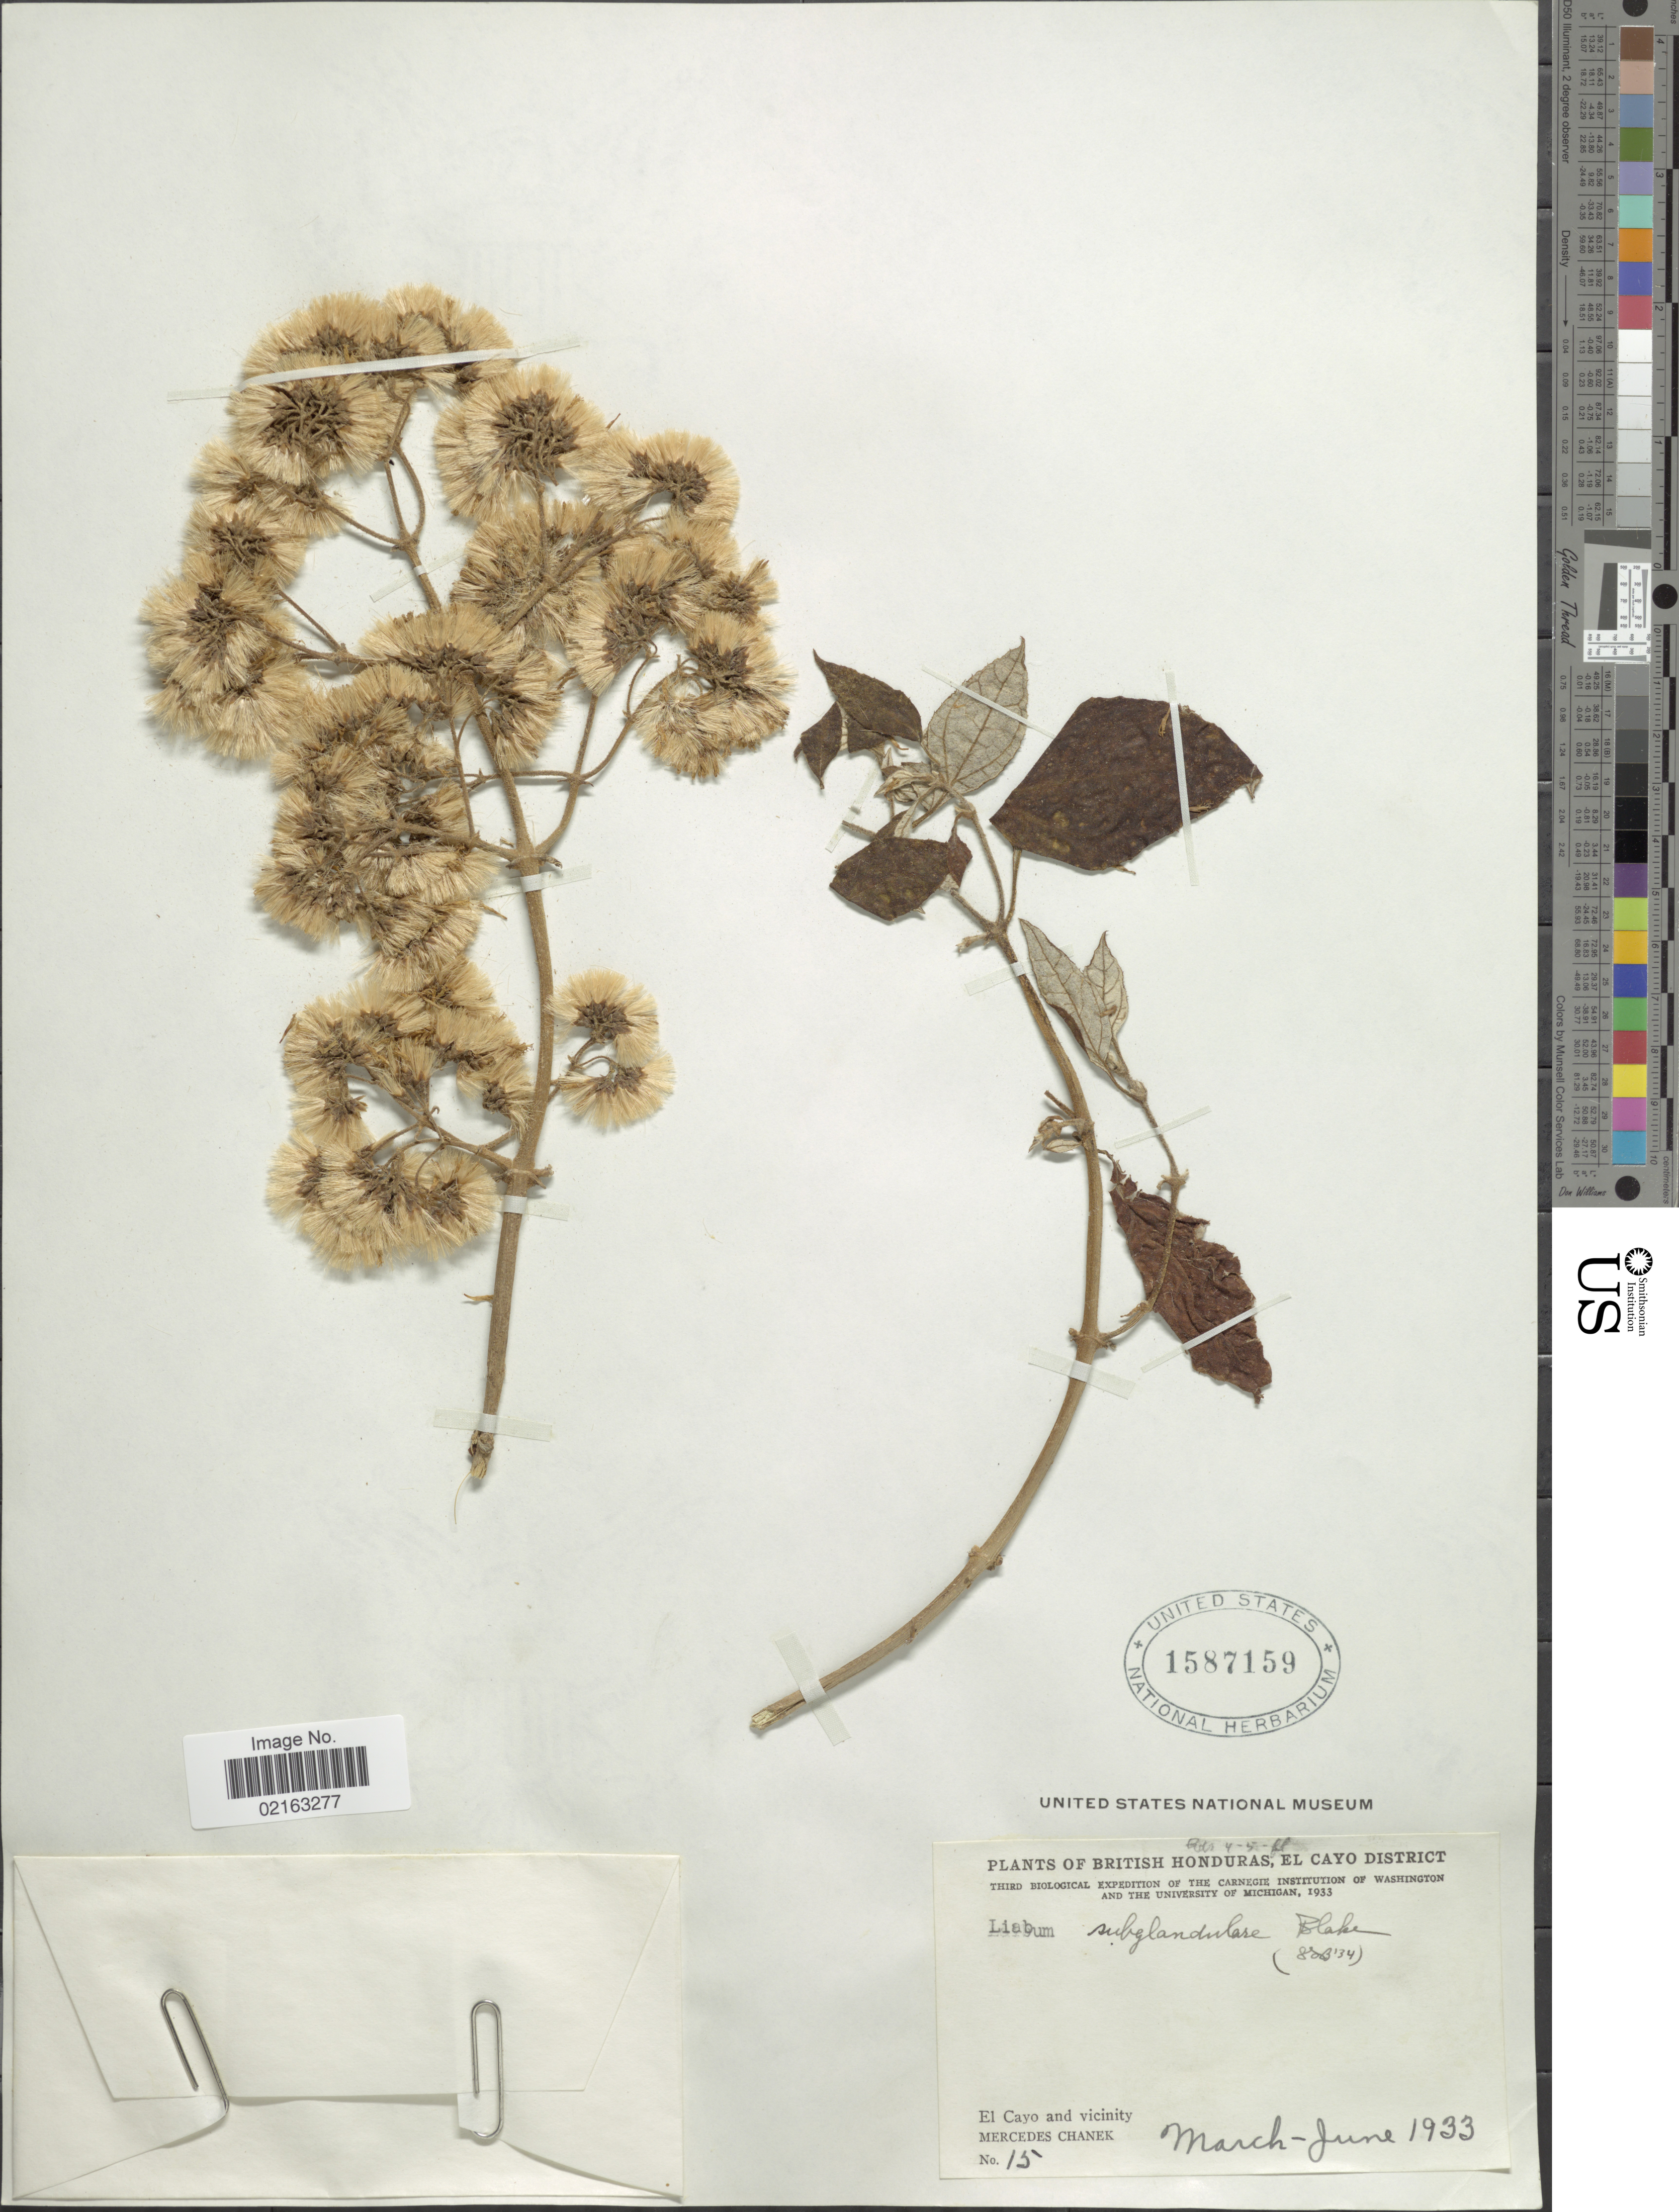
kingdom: Plantae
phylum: Tracheophyta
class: Magnoliopsida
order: Asterales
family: Asteraceae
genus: Sinclairia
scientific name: Sinclairia deamii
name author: (B.L. Rob. & Bartl.) Rydb.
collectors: M. Chanek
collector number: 15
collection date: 1933-03/1933-06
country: Belize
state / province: Cayo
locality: British Honduras, El Cayo District. El Cayo and vicinity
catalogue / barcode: US 1587159